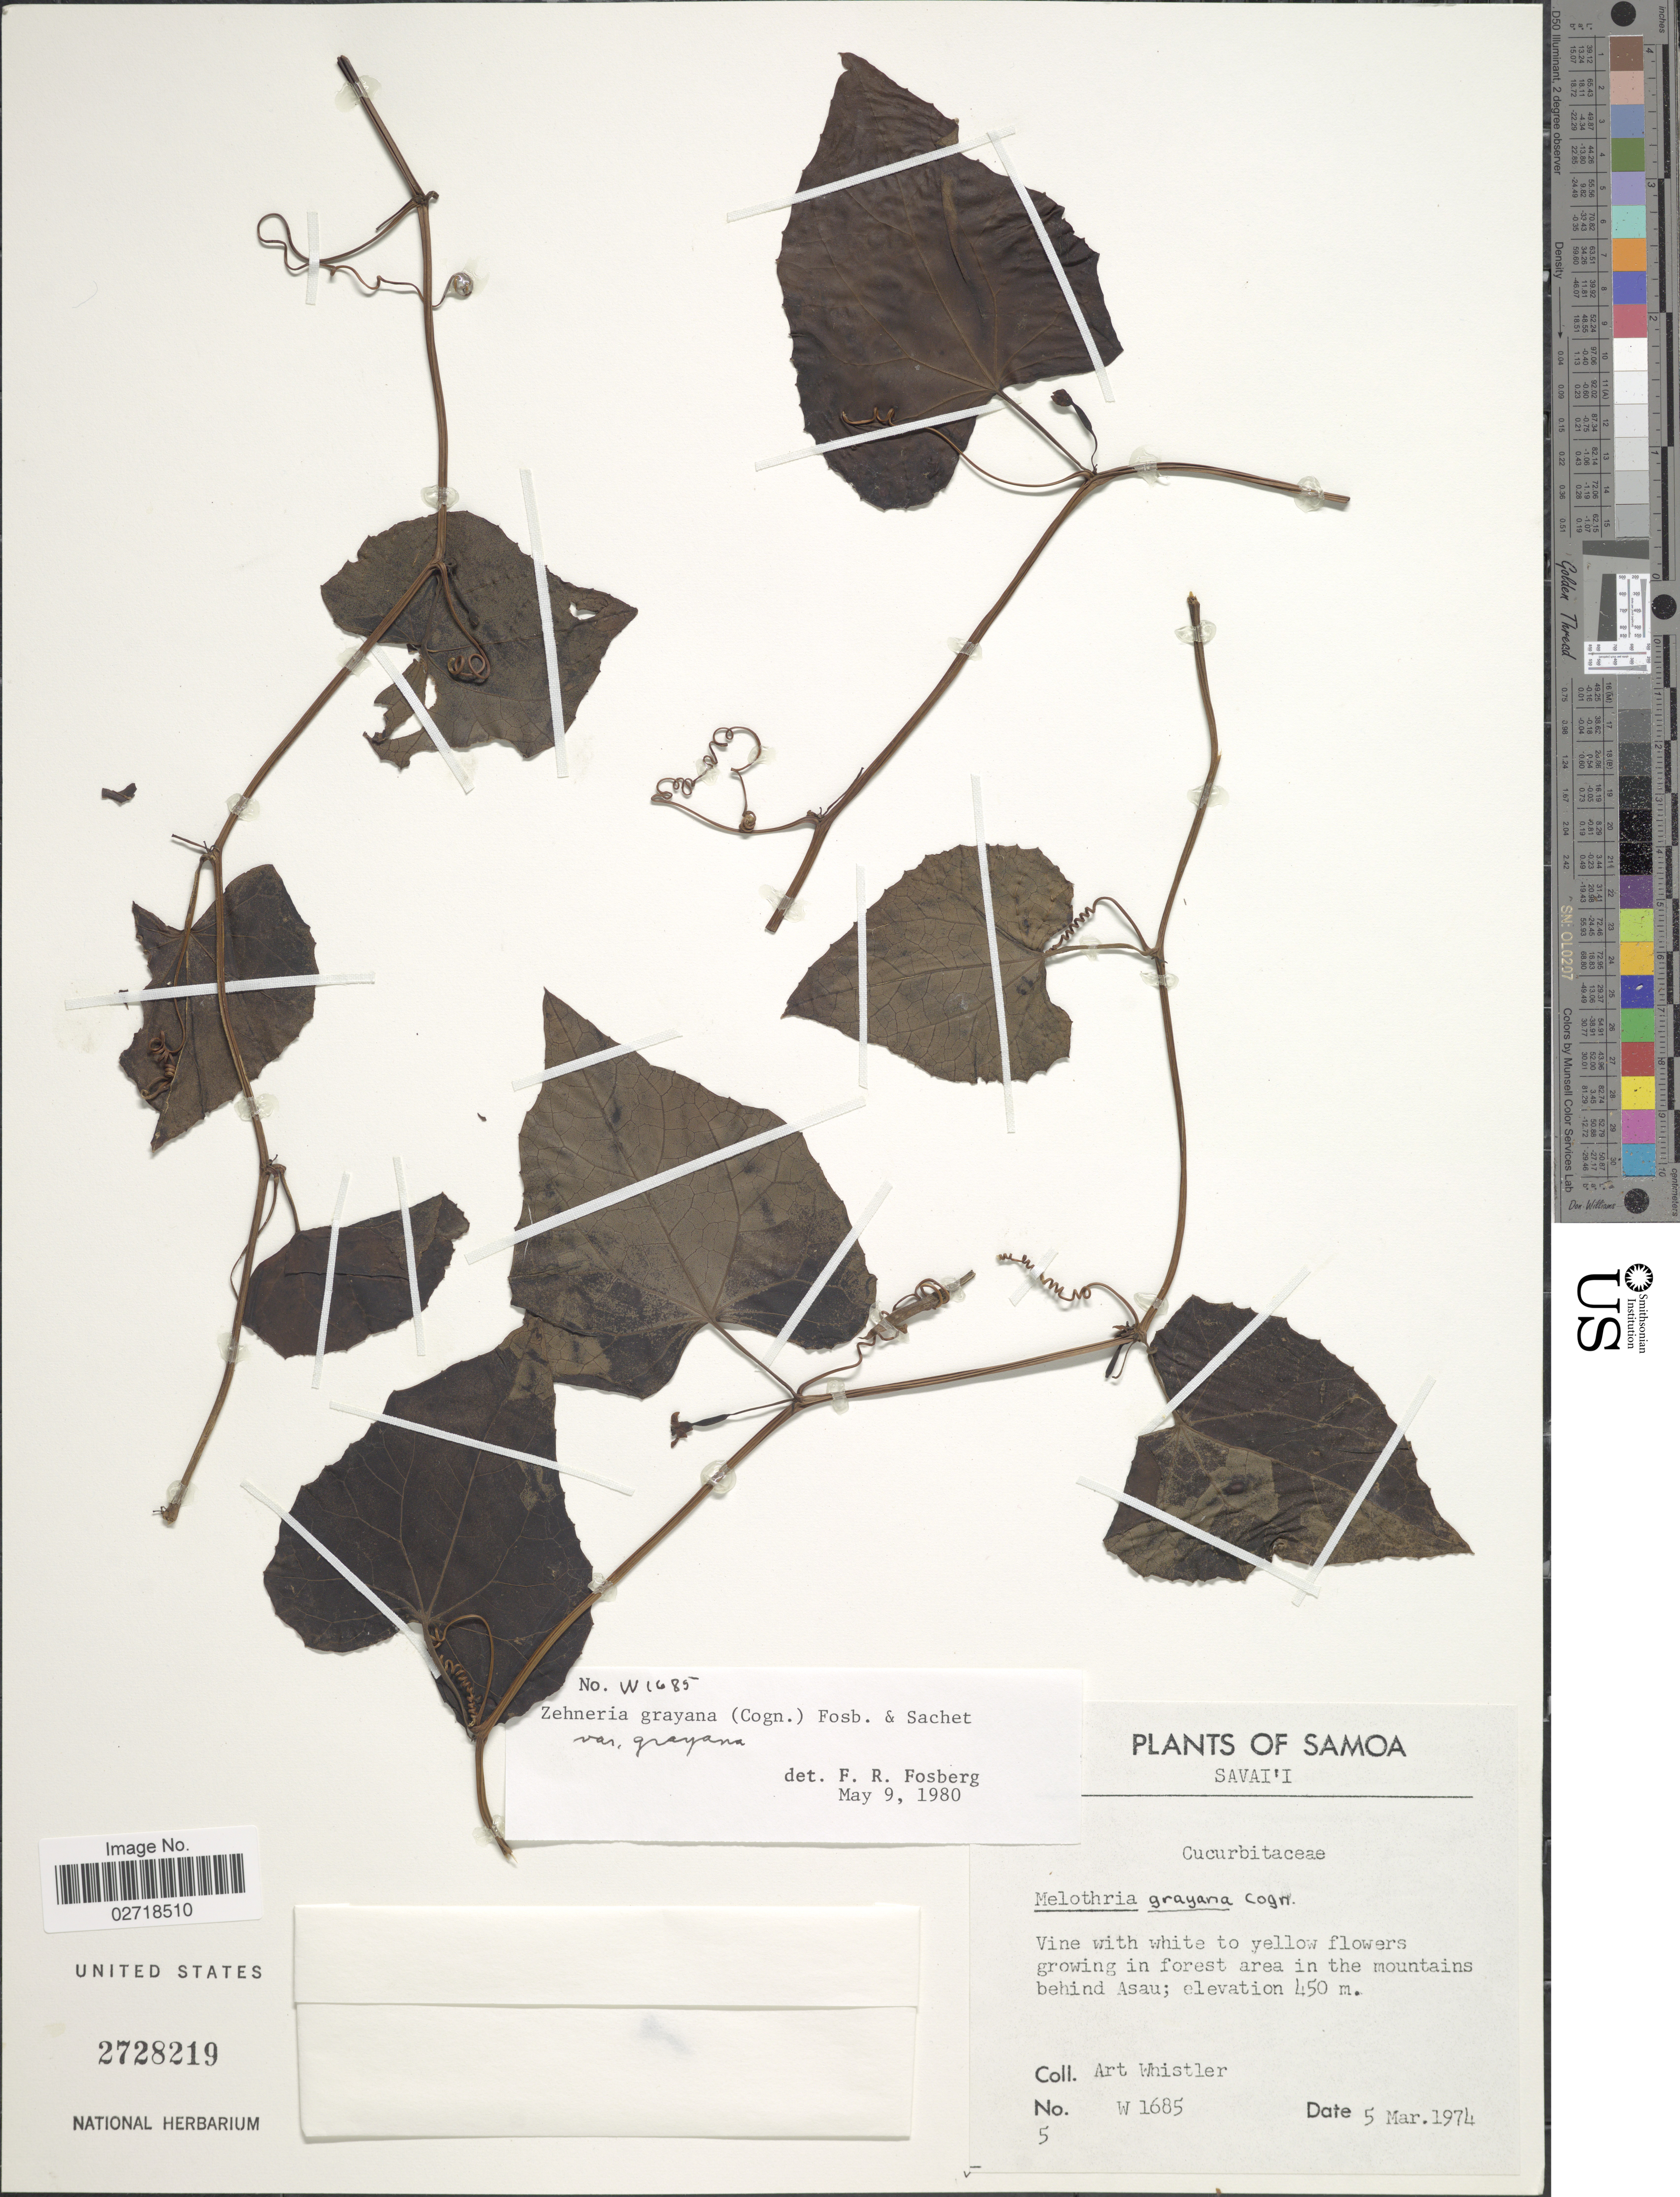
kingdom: Plantae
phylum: Tracheophyta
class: Magnoliopsida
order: Cucurbitales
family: Cucurbitaceae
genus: Zehneria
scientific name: Zehneria grayana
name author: (Cogn.) Fosberg & Sachet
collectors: A. Whistler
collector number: W 1685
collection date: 1974-03-05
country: Samoa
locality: Samoa, Savai' i, in the mountains behind Asau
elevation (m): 450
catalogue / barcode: US 2728219